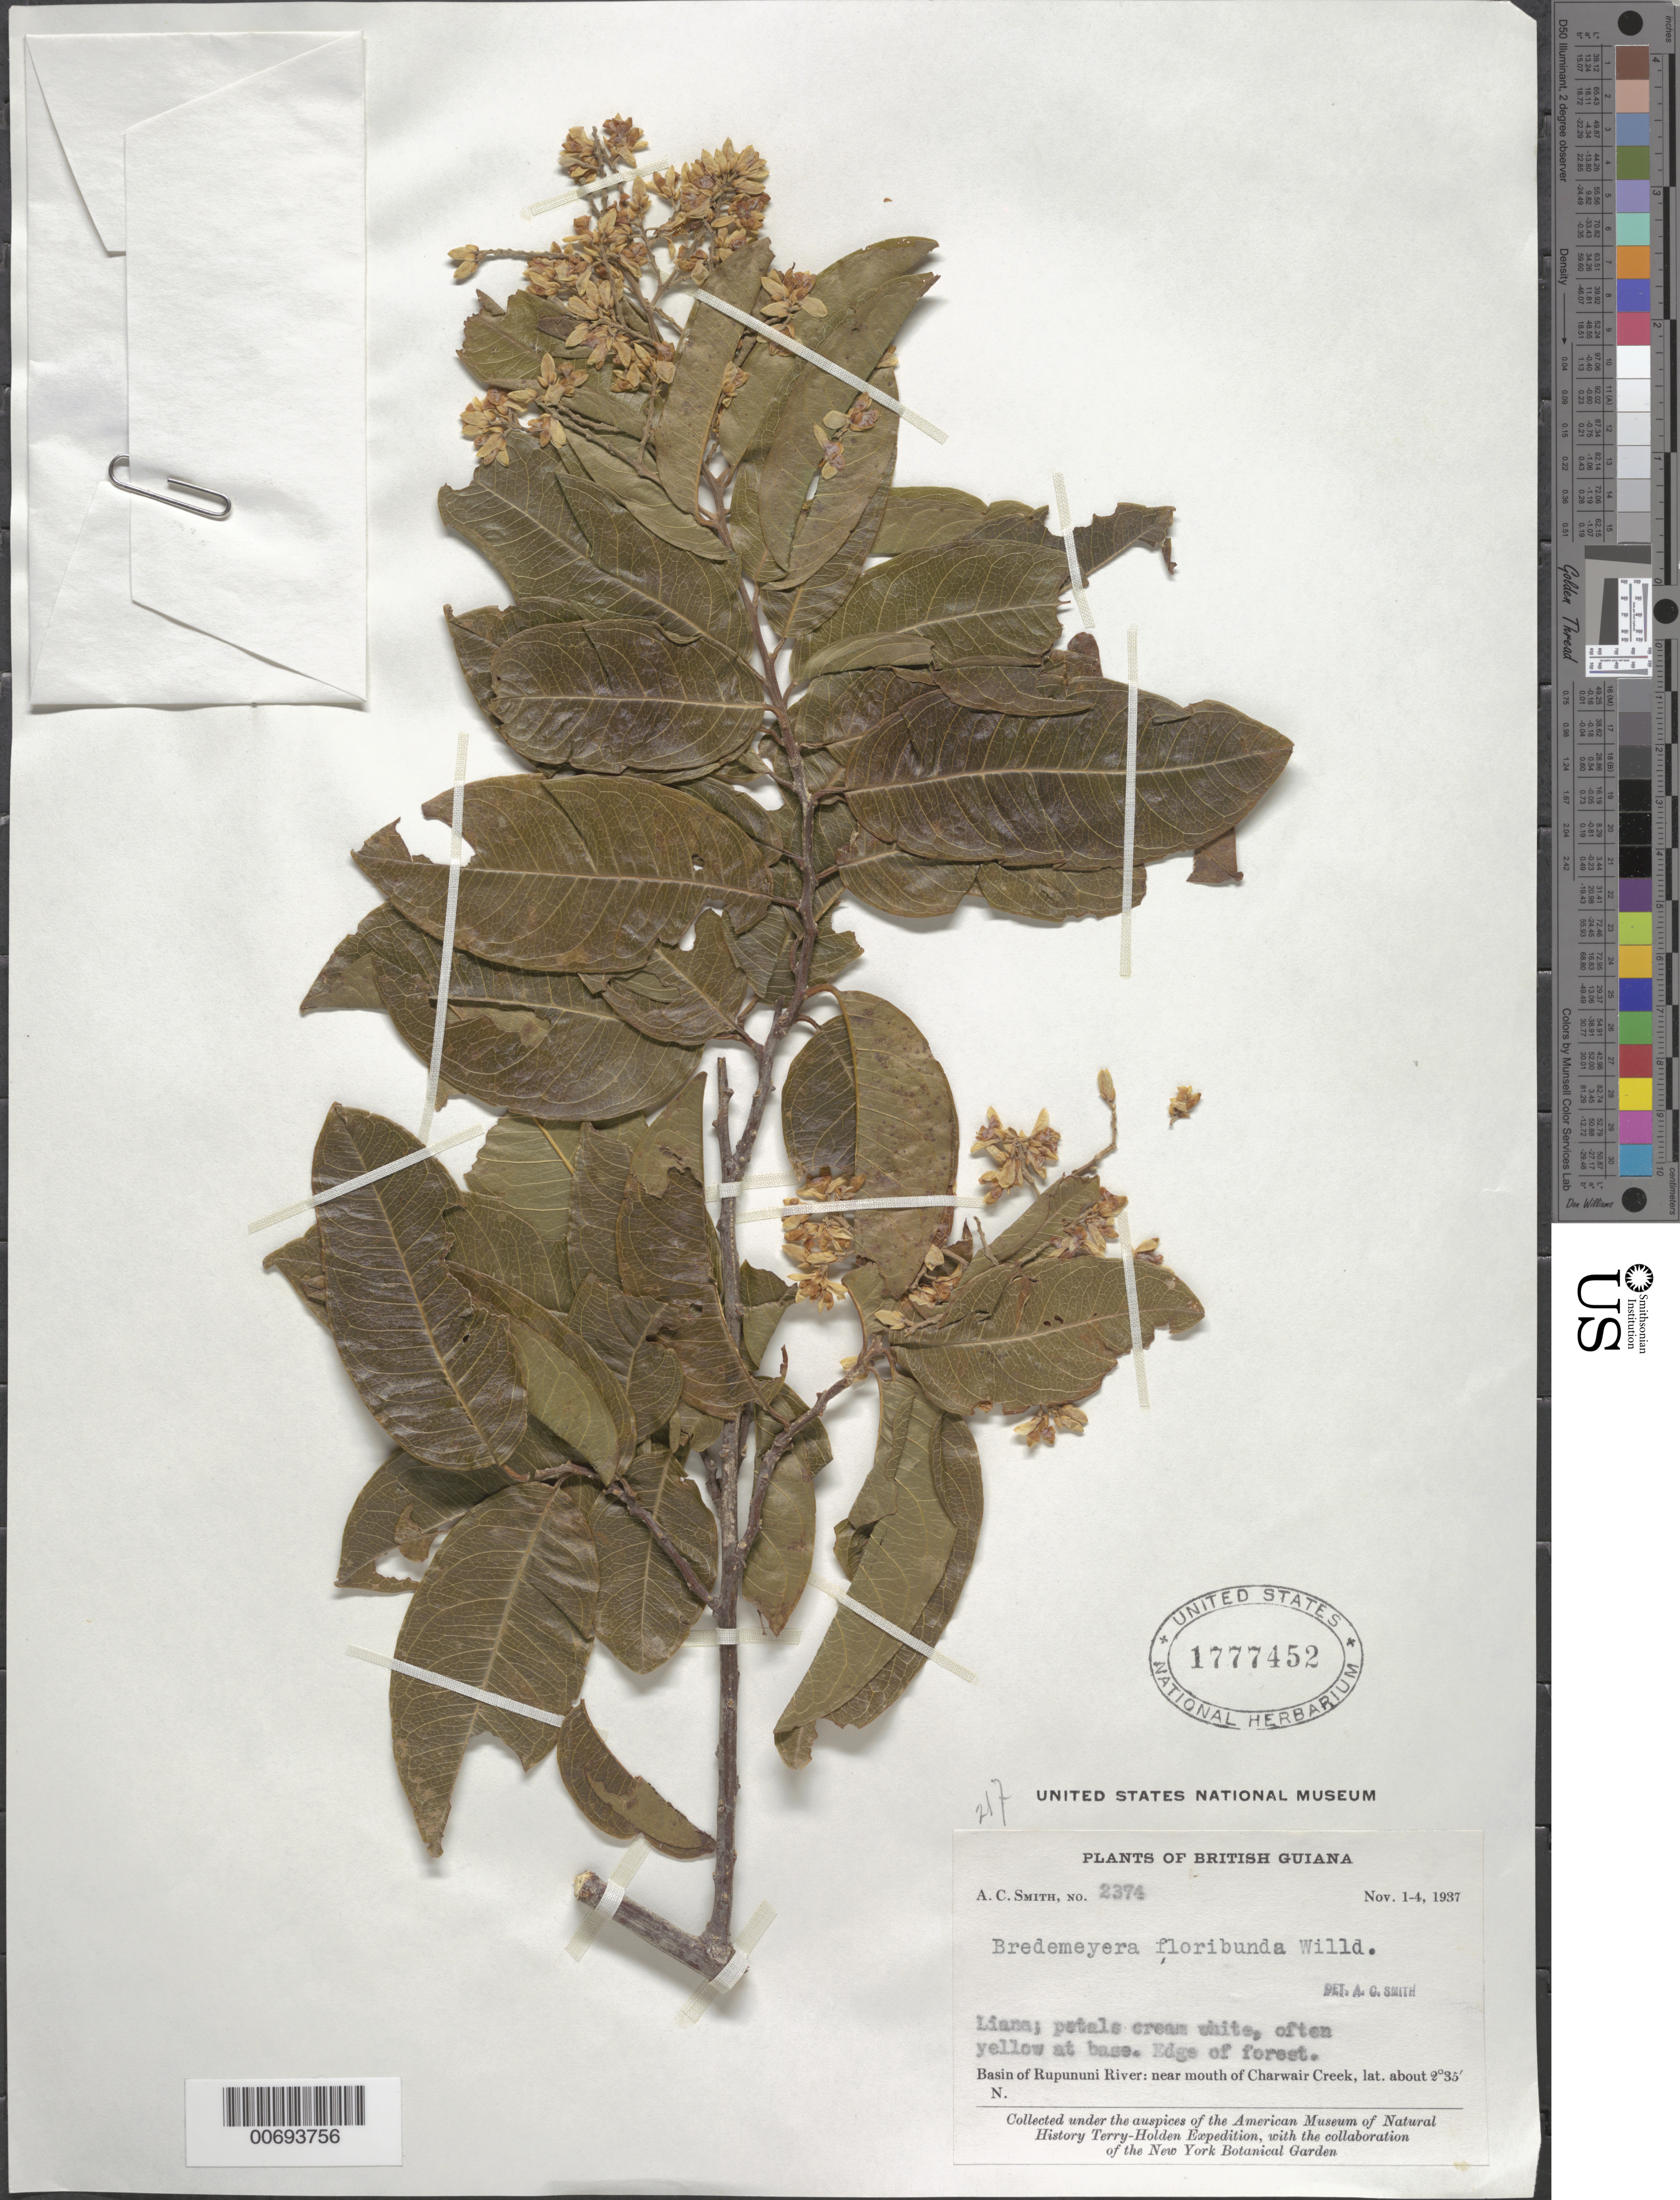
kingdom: Plantae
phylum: Tracheophyta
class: Magnoliopsida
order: Fabales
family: Polygalaceae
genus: Bredemeyera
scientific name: Bredemeyera floribunda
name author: Willd.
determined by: Smith, A. C.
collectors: A. C. Smith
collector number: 2374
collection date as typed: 1-Nov-37 to 4-Nov-37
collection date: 1937-11-01/1937-11-04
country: Guyana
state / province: U. Takutu-U. Essequibo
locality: Charwair Creek, near mouth, Rupununi R. basin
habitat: Edge of forest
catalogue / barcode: US 1777452